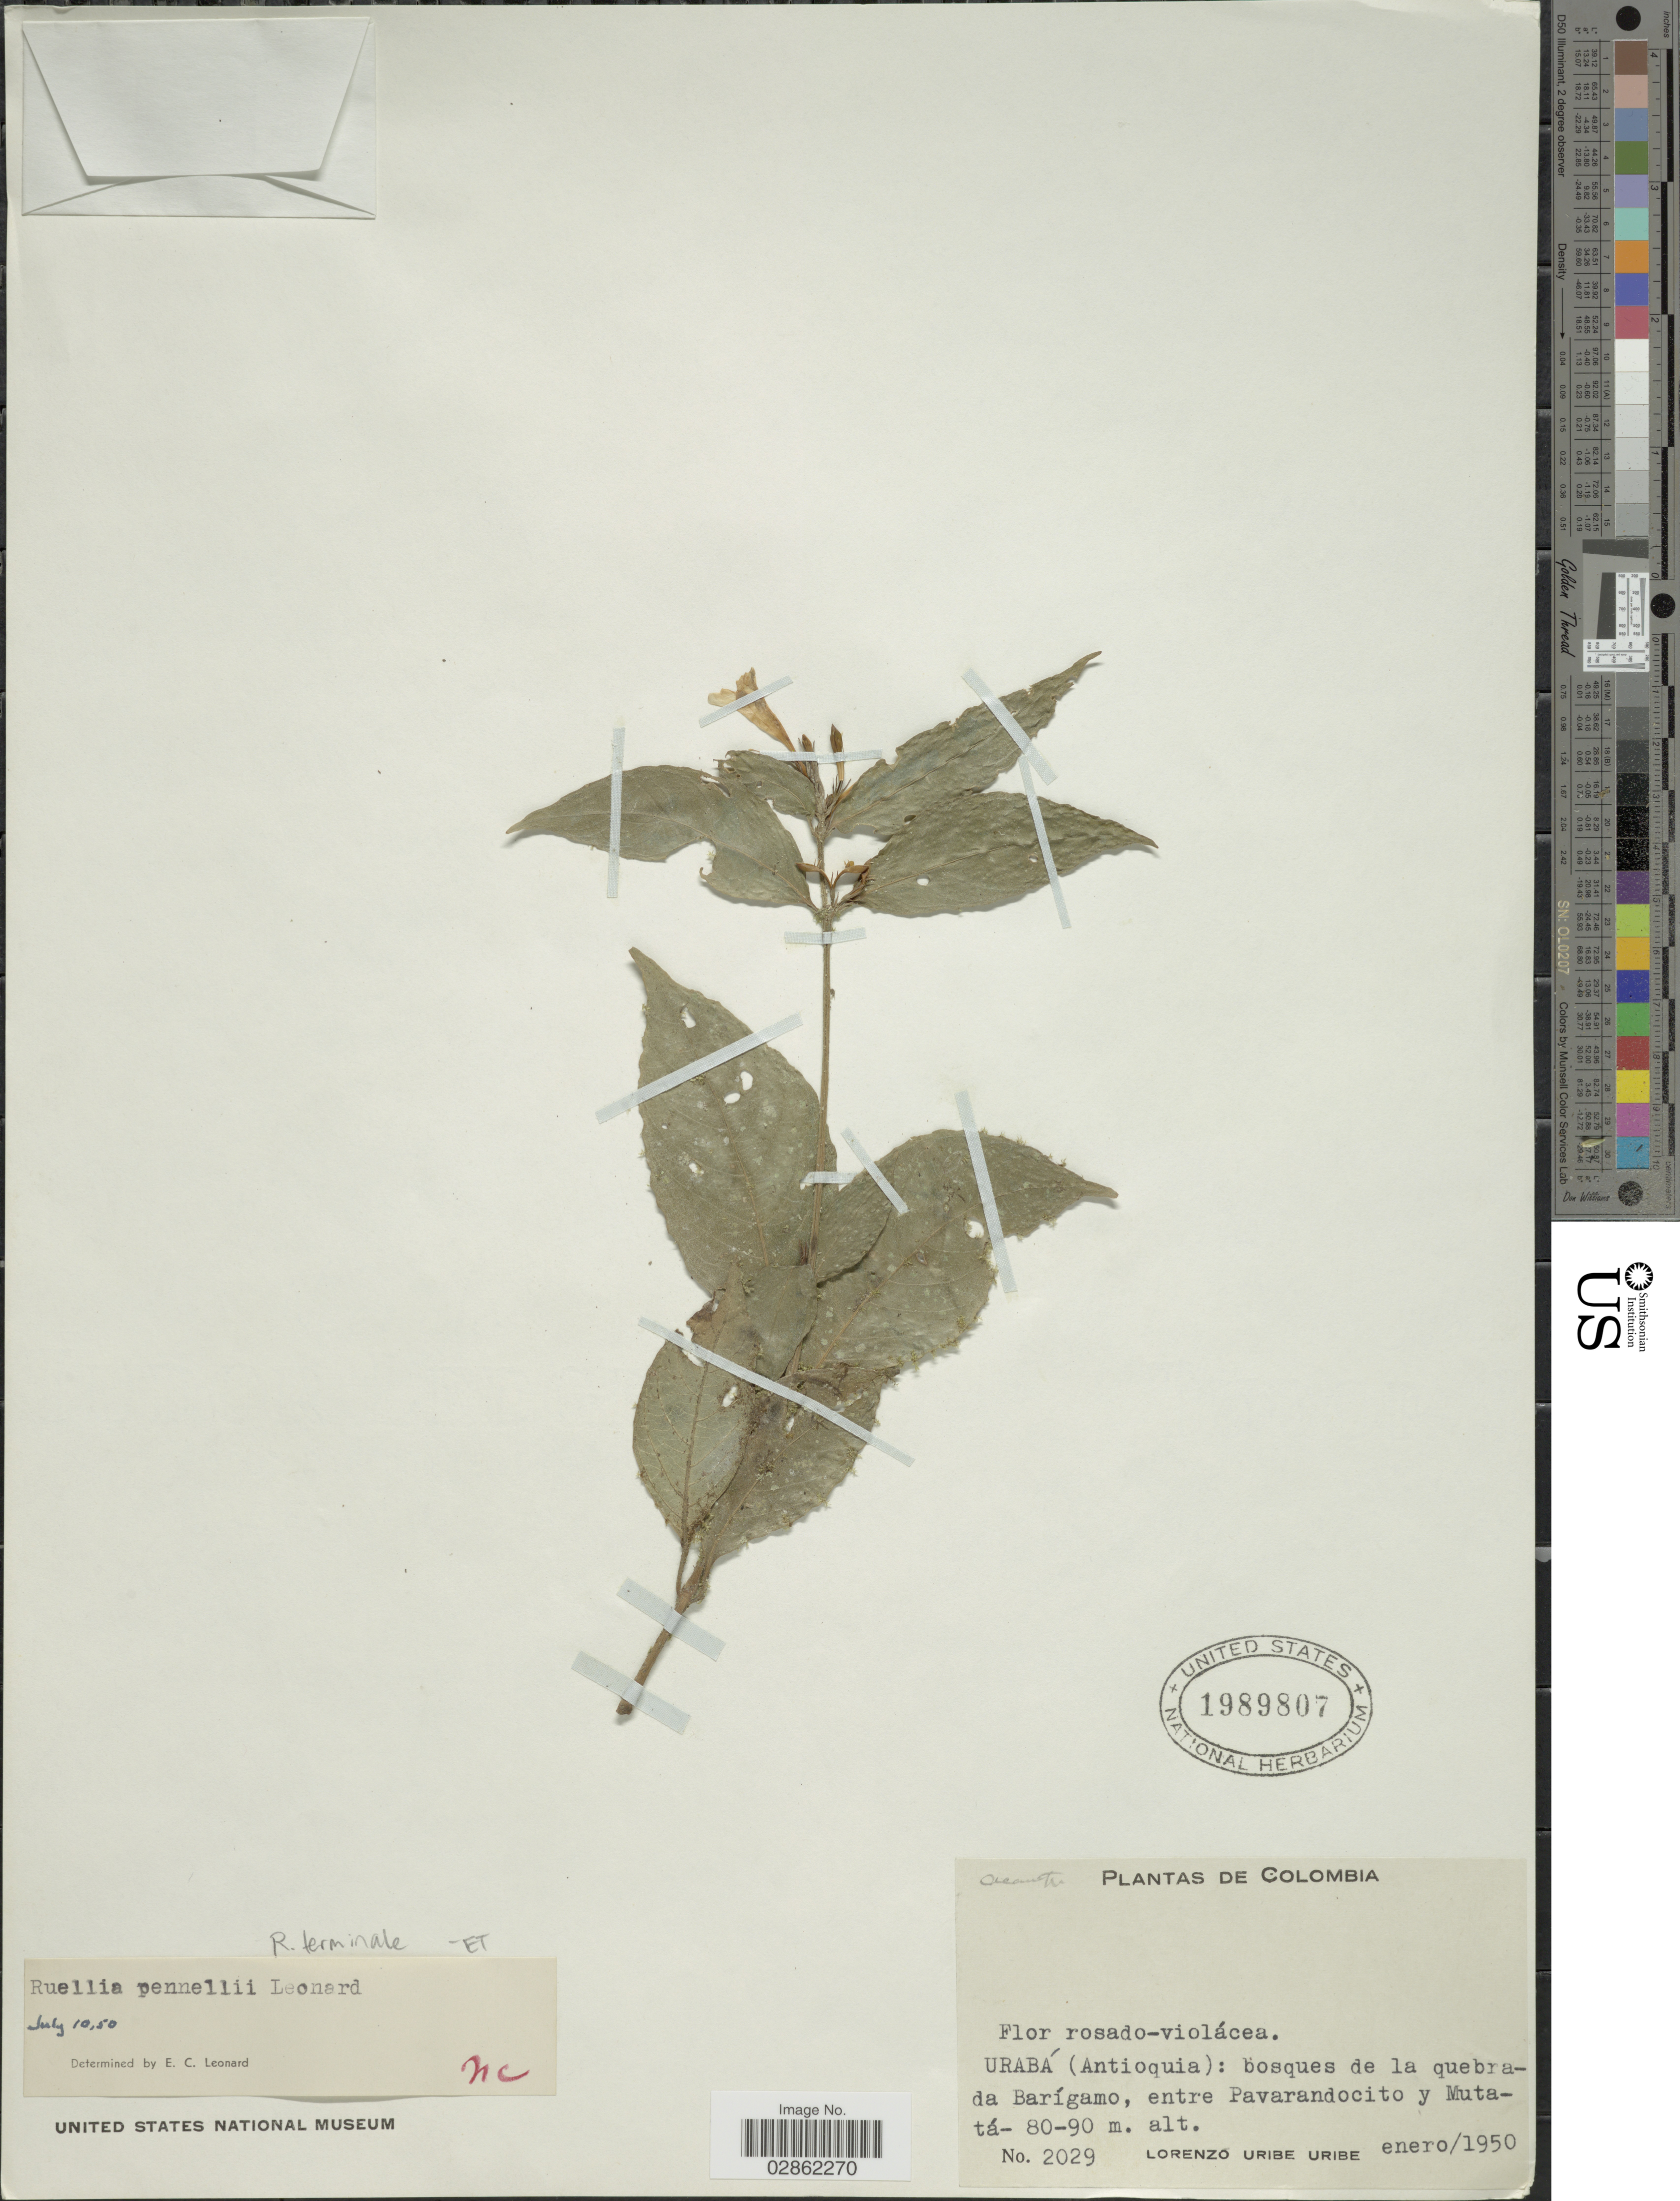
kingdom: Plantae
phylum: Tracheophyta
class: Magnoliopsida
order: Lamiales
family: Acanthaceae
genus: Ruellia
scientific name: Ruellia terminalis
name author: (Nees) Wassh.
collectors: L. Uribe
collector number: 2029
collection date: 1950-01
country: Colombia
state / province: Antioquia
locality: Urabá, Bosques de la quebrada Barígamo, entre Pavarandocito y Mutatá.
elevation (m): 80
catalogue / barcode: US 1989807